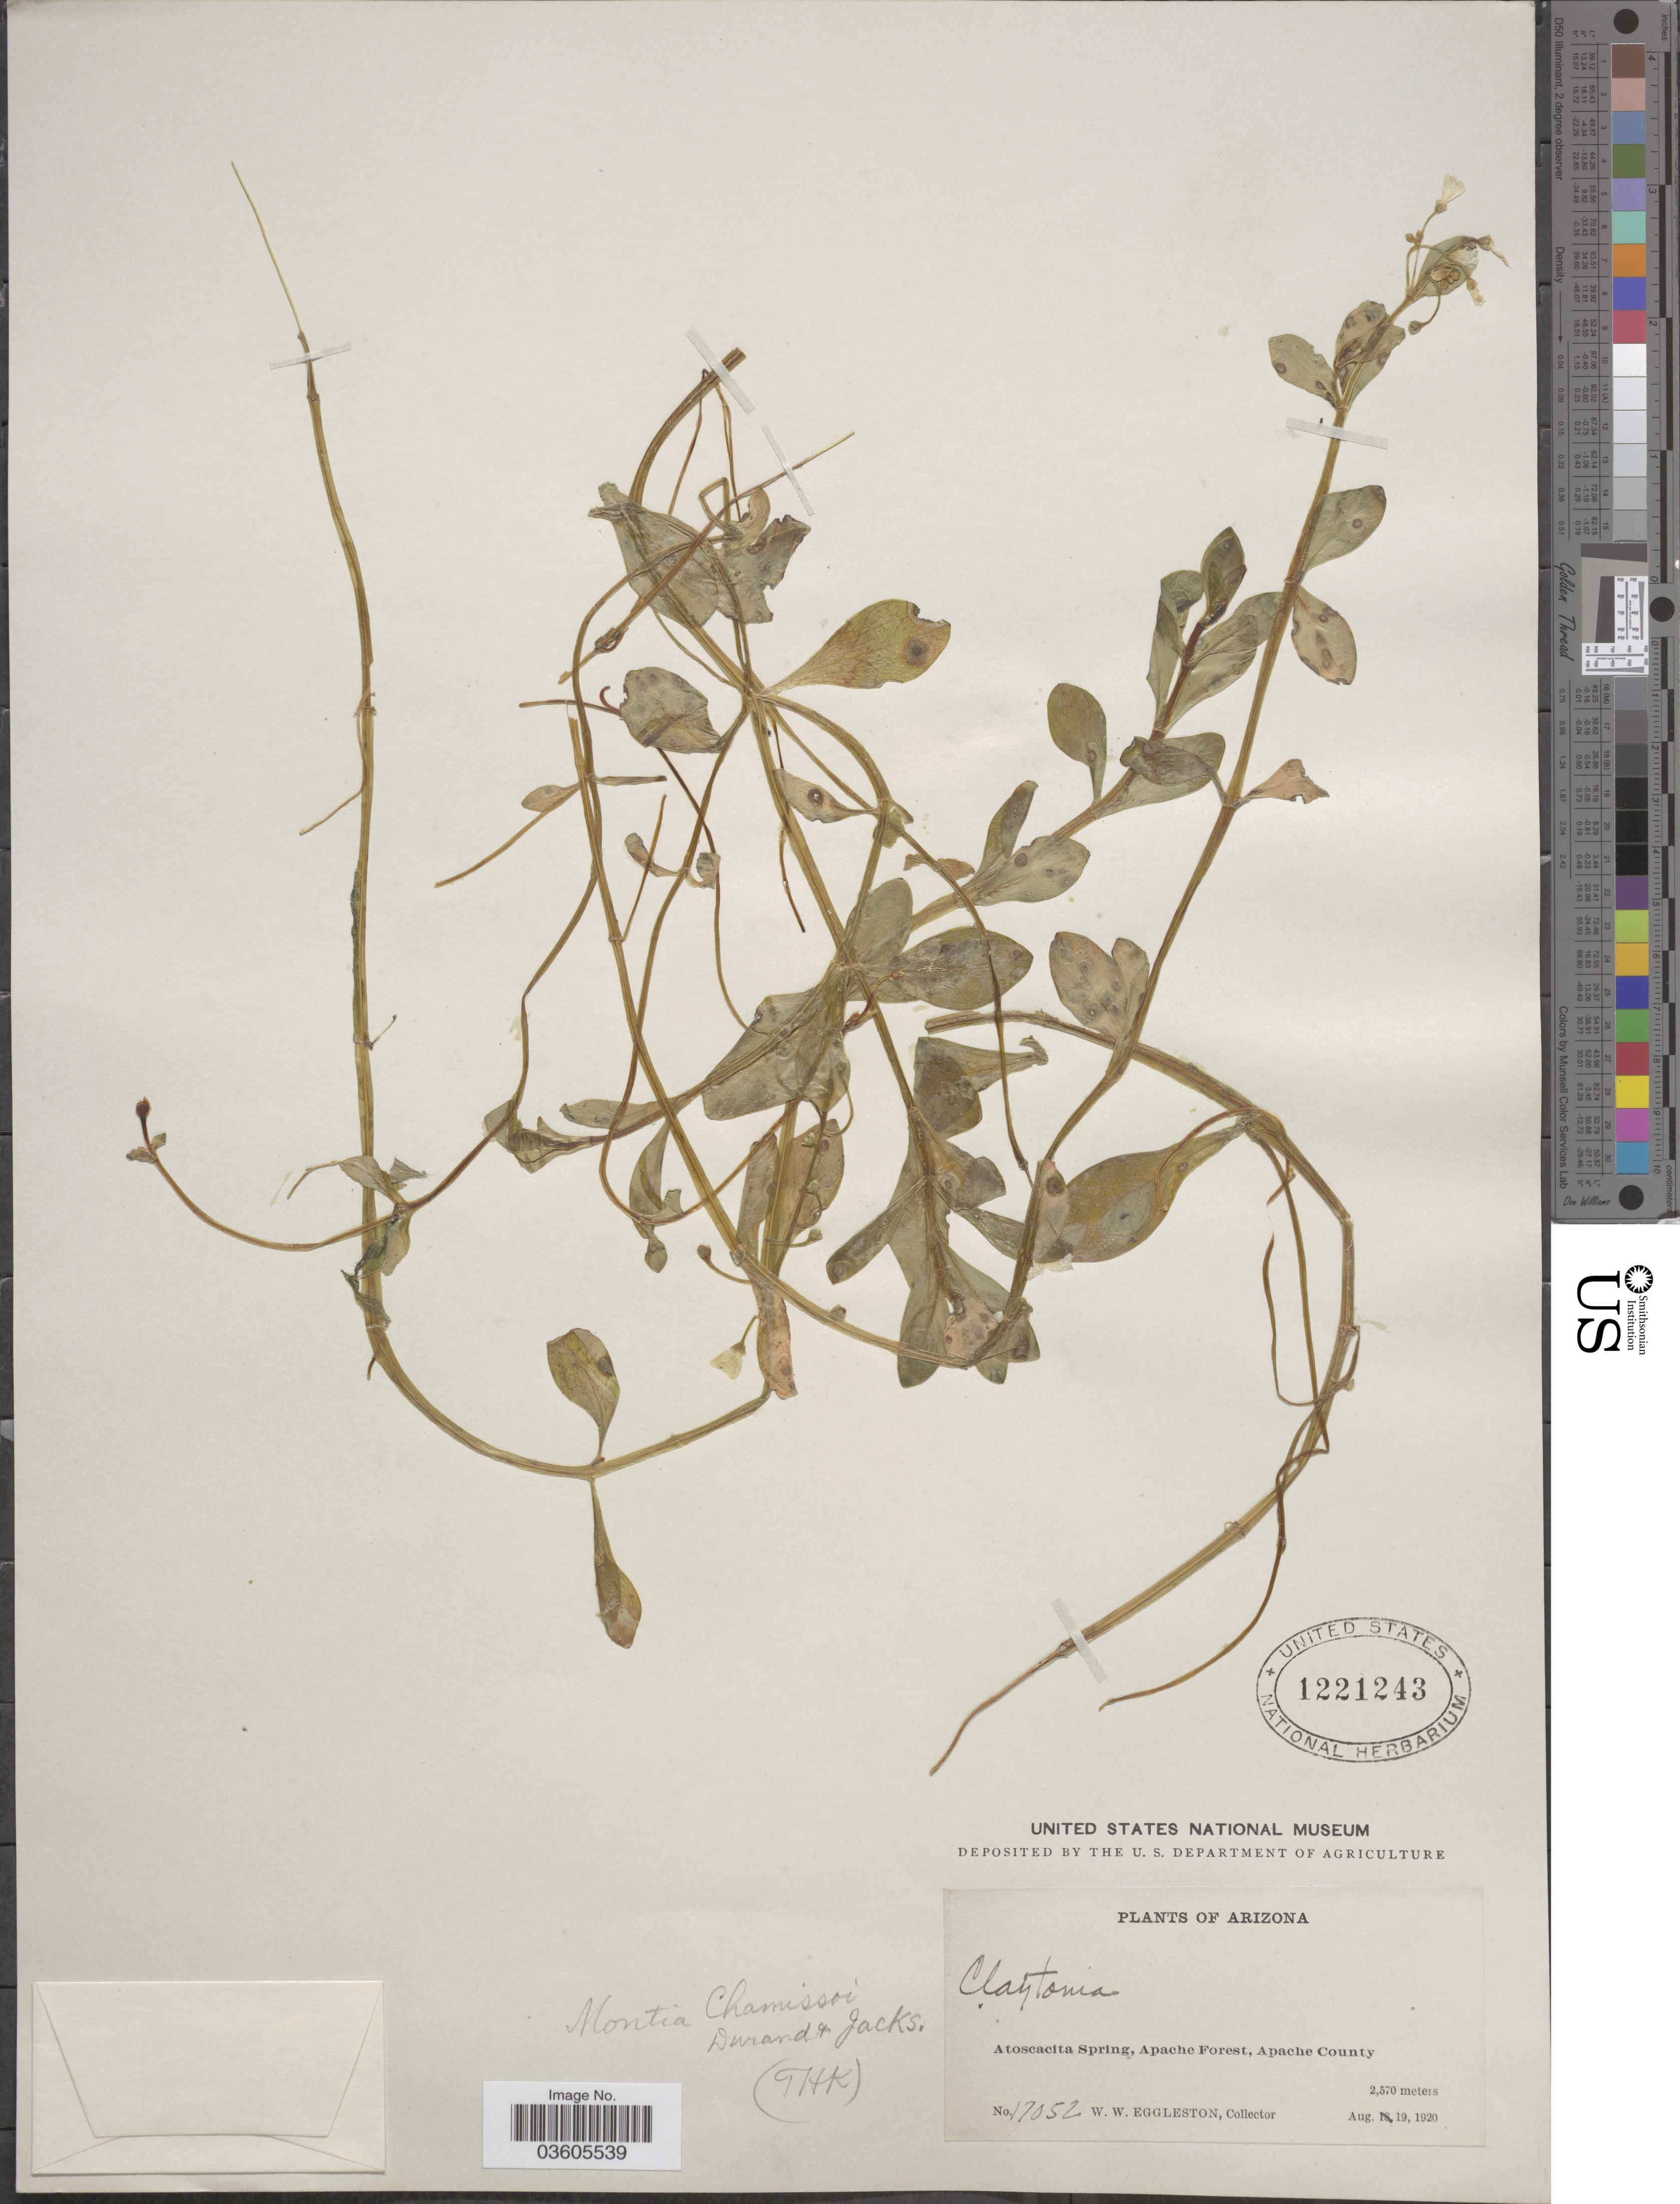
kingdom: Plantae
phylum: Tracheophyta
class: Magnoliopsida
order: Caryophyllales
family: Montiaceae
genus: Montia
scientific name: Montia chamissoi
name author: (Ledeb. ex Spreng.) Greene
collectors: W. W. Eggleston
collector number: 17052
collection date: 1920-08-19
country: United States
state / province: Arizona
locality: Atoscacita Spring, Apache Forest, Apache County.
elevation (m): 2570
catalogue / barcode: US 1221243